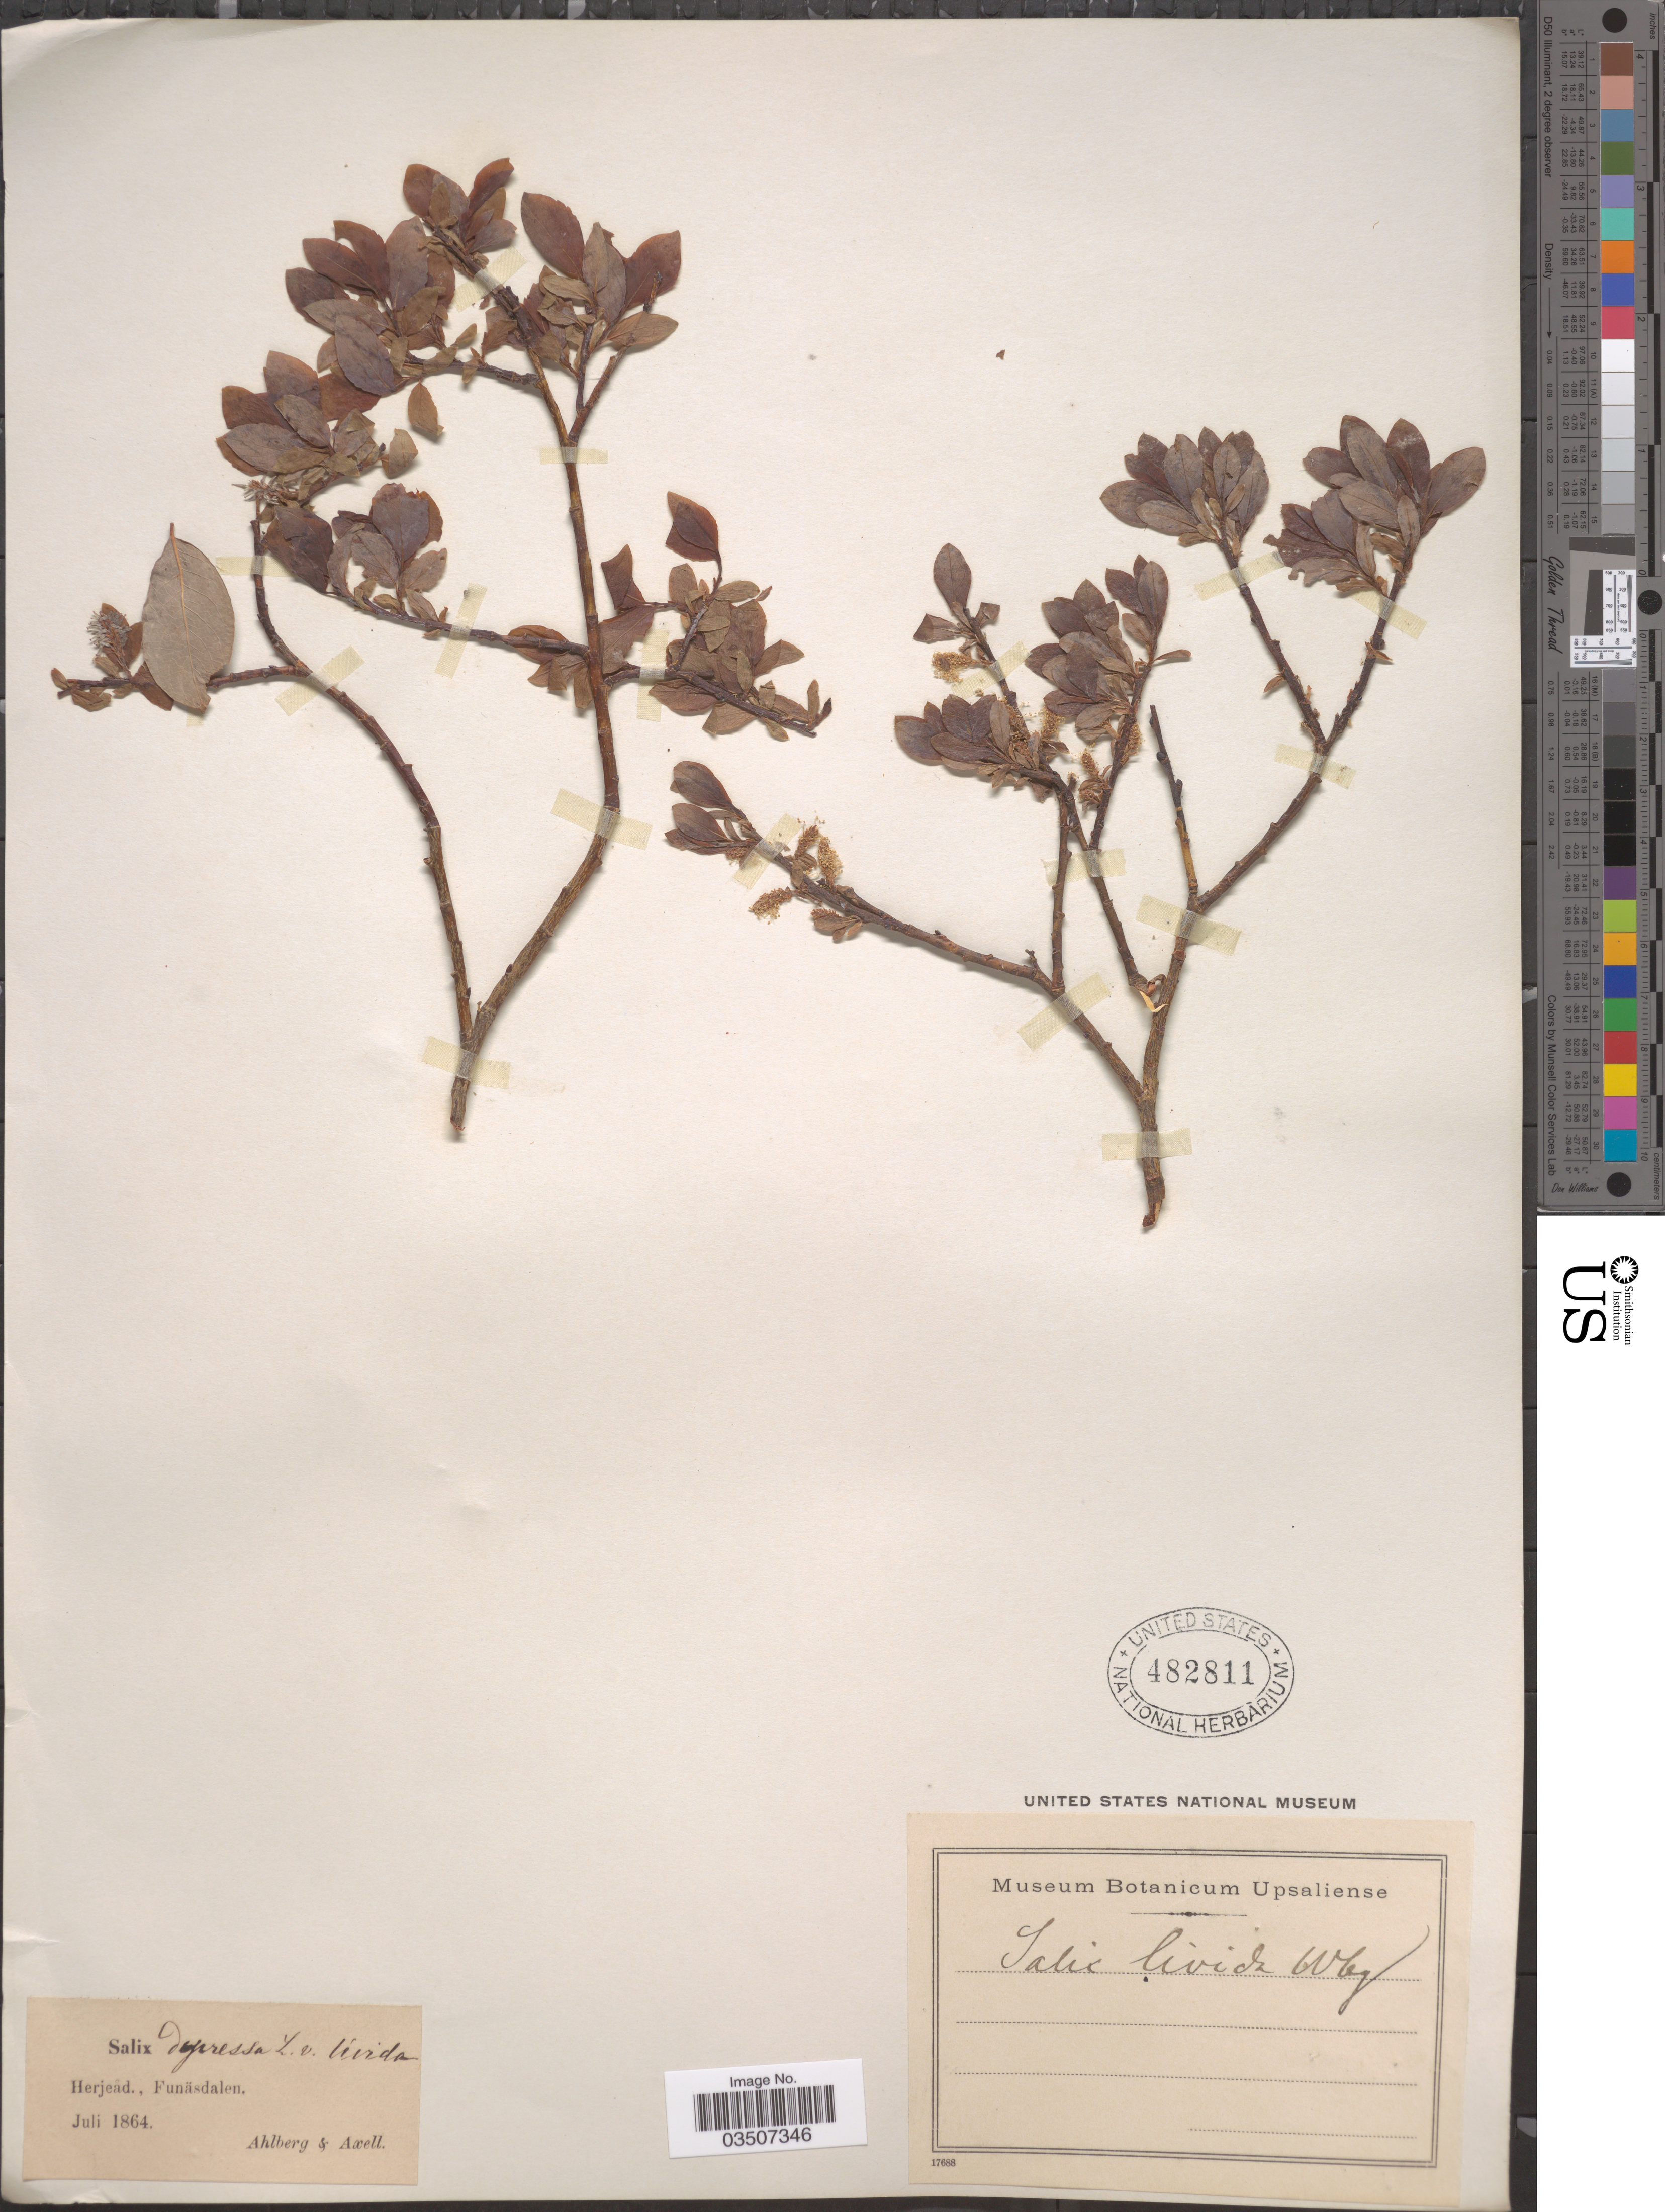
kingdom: Plantae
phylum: Tracheophyta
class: Magnoliopsida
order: Malpighiales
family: Salicaceae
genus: Salix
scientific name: Salix starkeana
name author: Willd.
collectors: Ahlberg & Axell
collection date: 1864-07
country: Sweden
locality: Herjeåd, Funäsdalen.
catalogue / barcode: US 482811